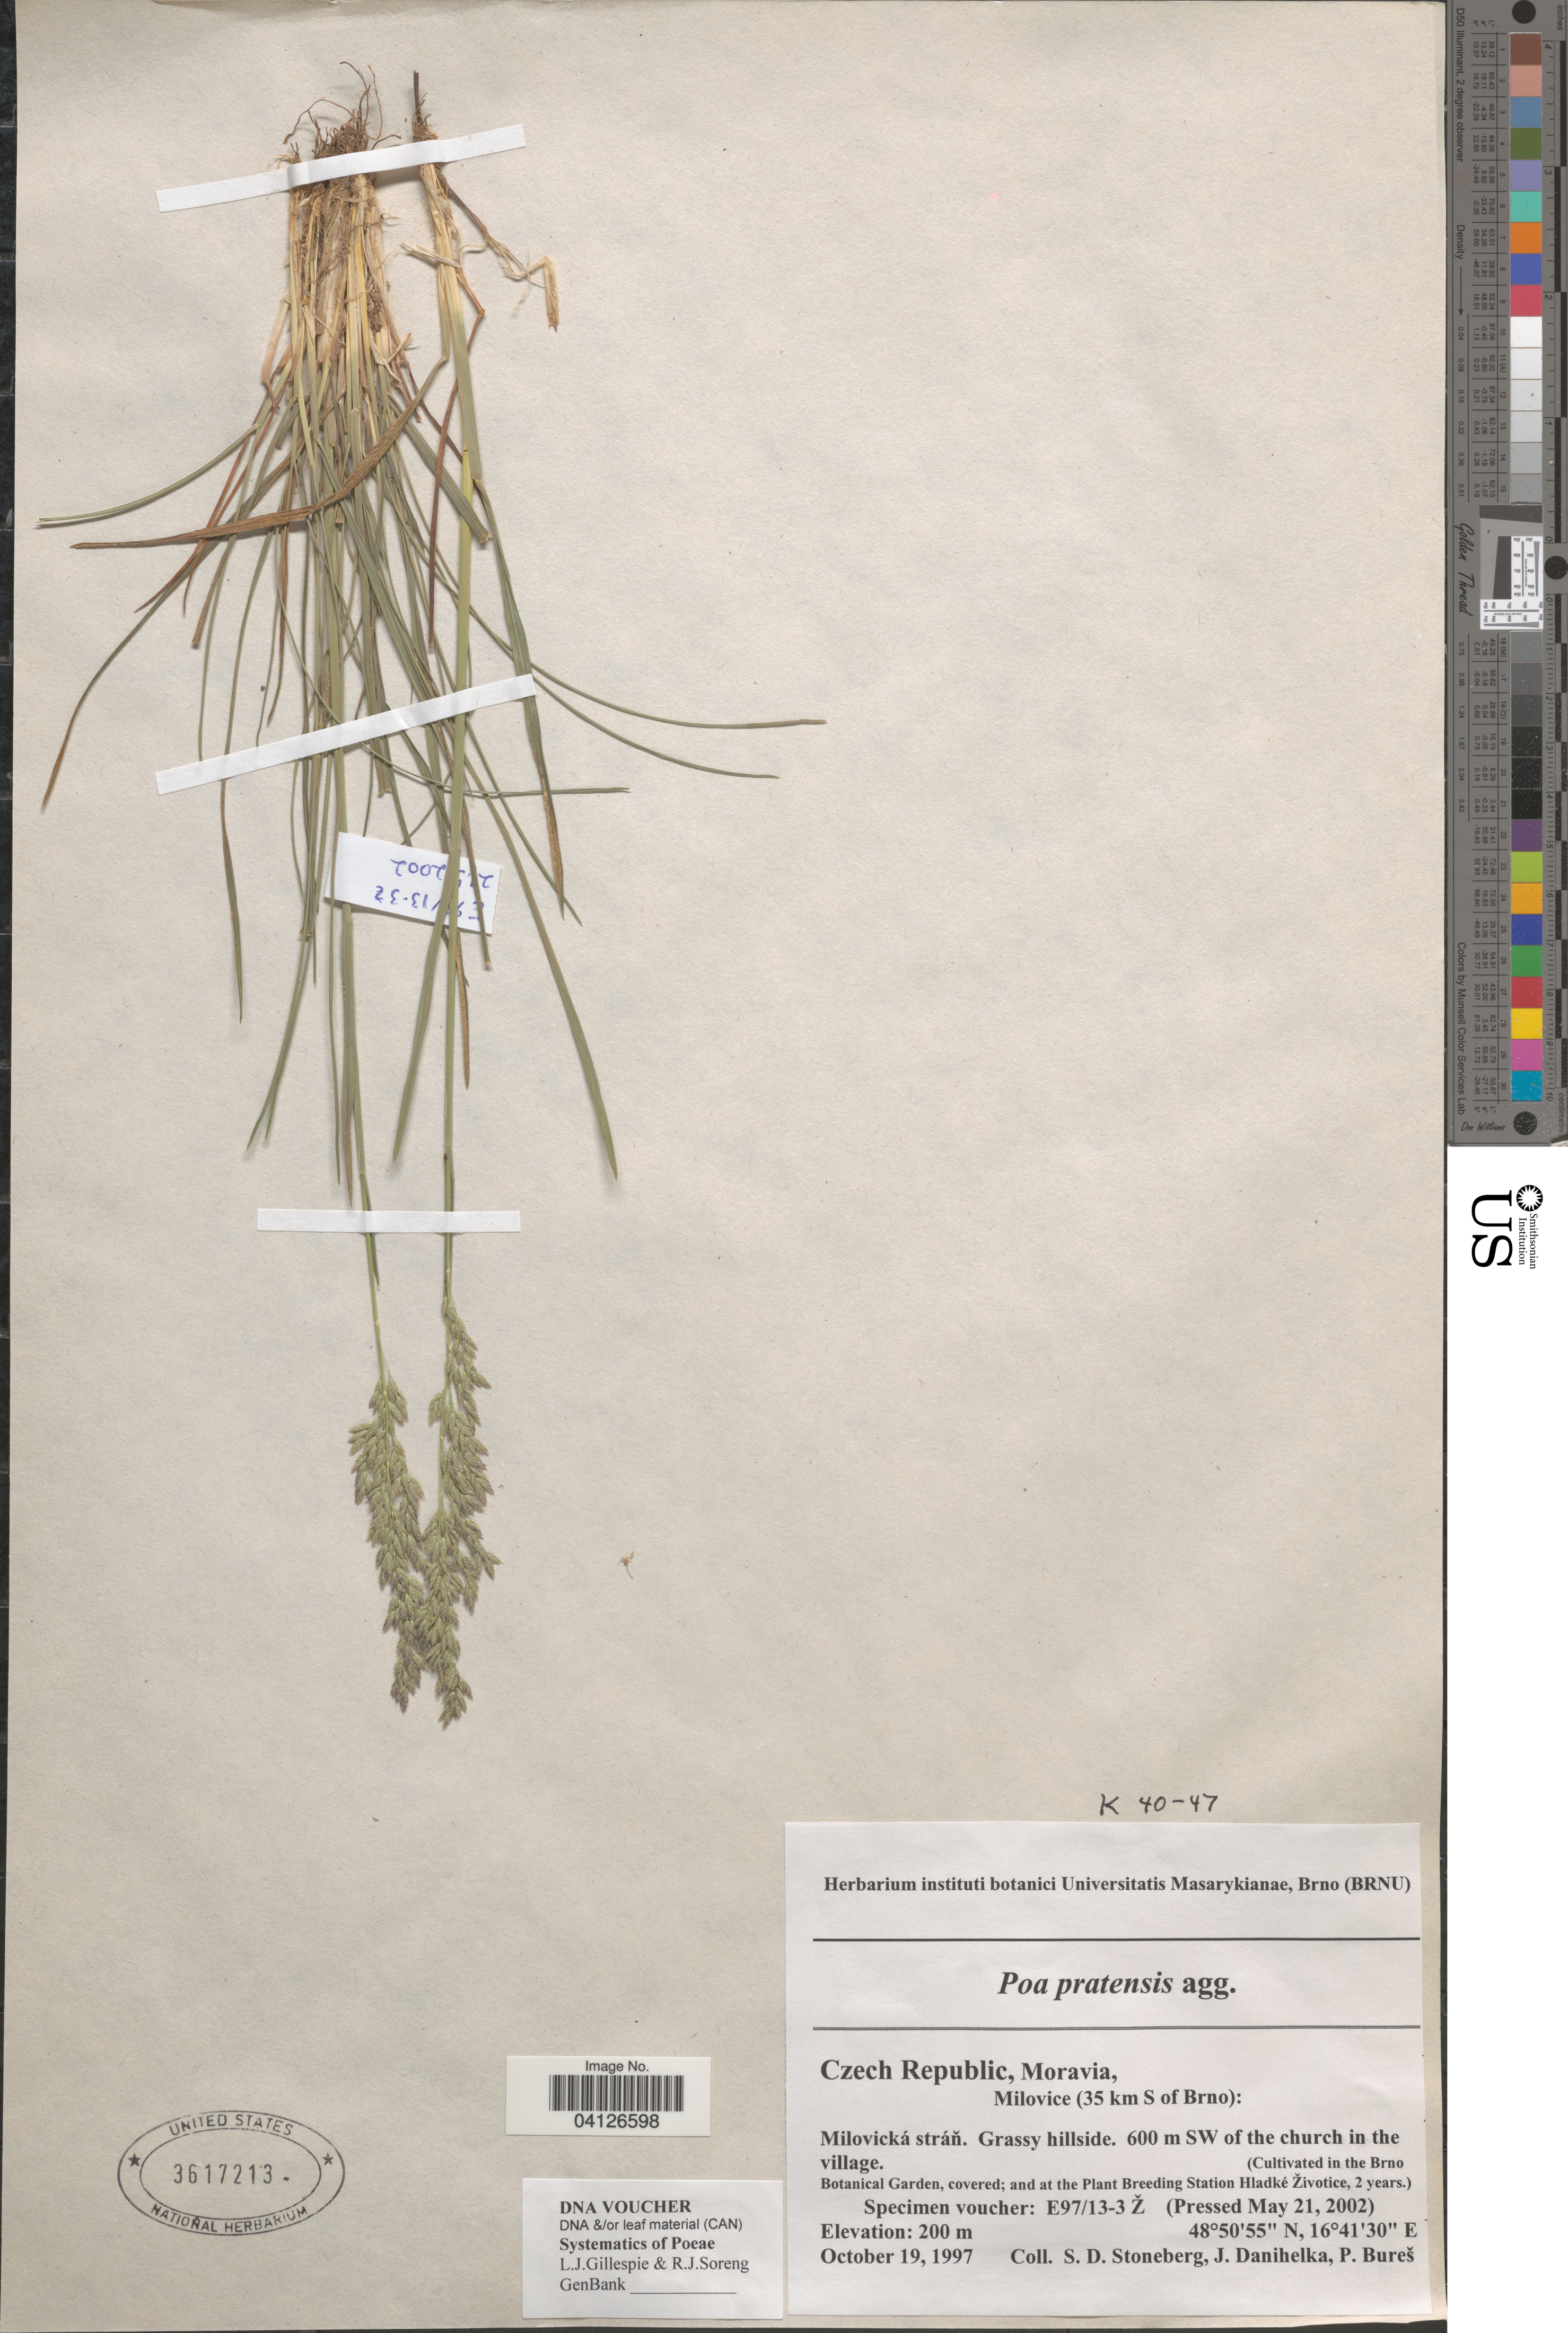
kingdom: Plantae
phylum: Tracheophyta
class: Liliopsida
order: Poales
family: Poaceae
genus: Poa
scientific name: Poa pratensis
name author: L.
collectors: Ex herb. instituti botanici Universitatis Masarykianae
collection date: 2002-05-21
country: Czechia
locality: (Cultivated in the Brno Botanical Garden, covered; and at the Plant Breeding Station Hladké Životice, 2 years.).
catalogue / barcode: US 3617213